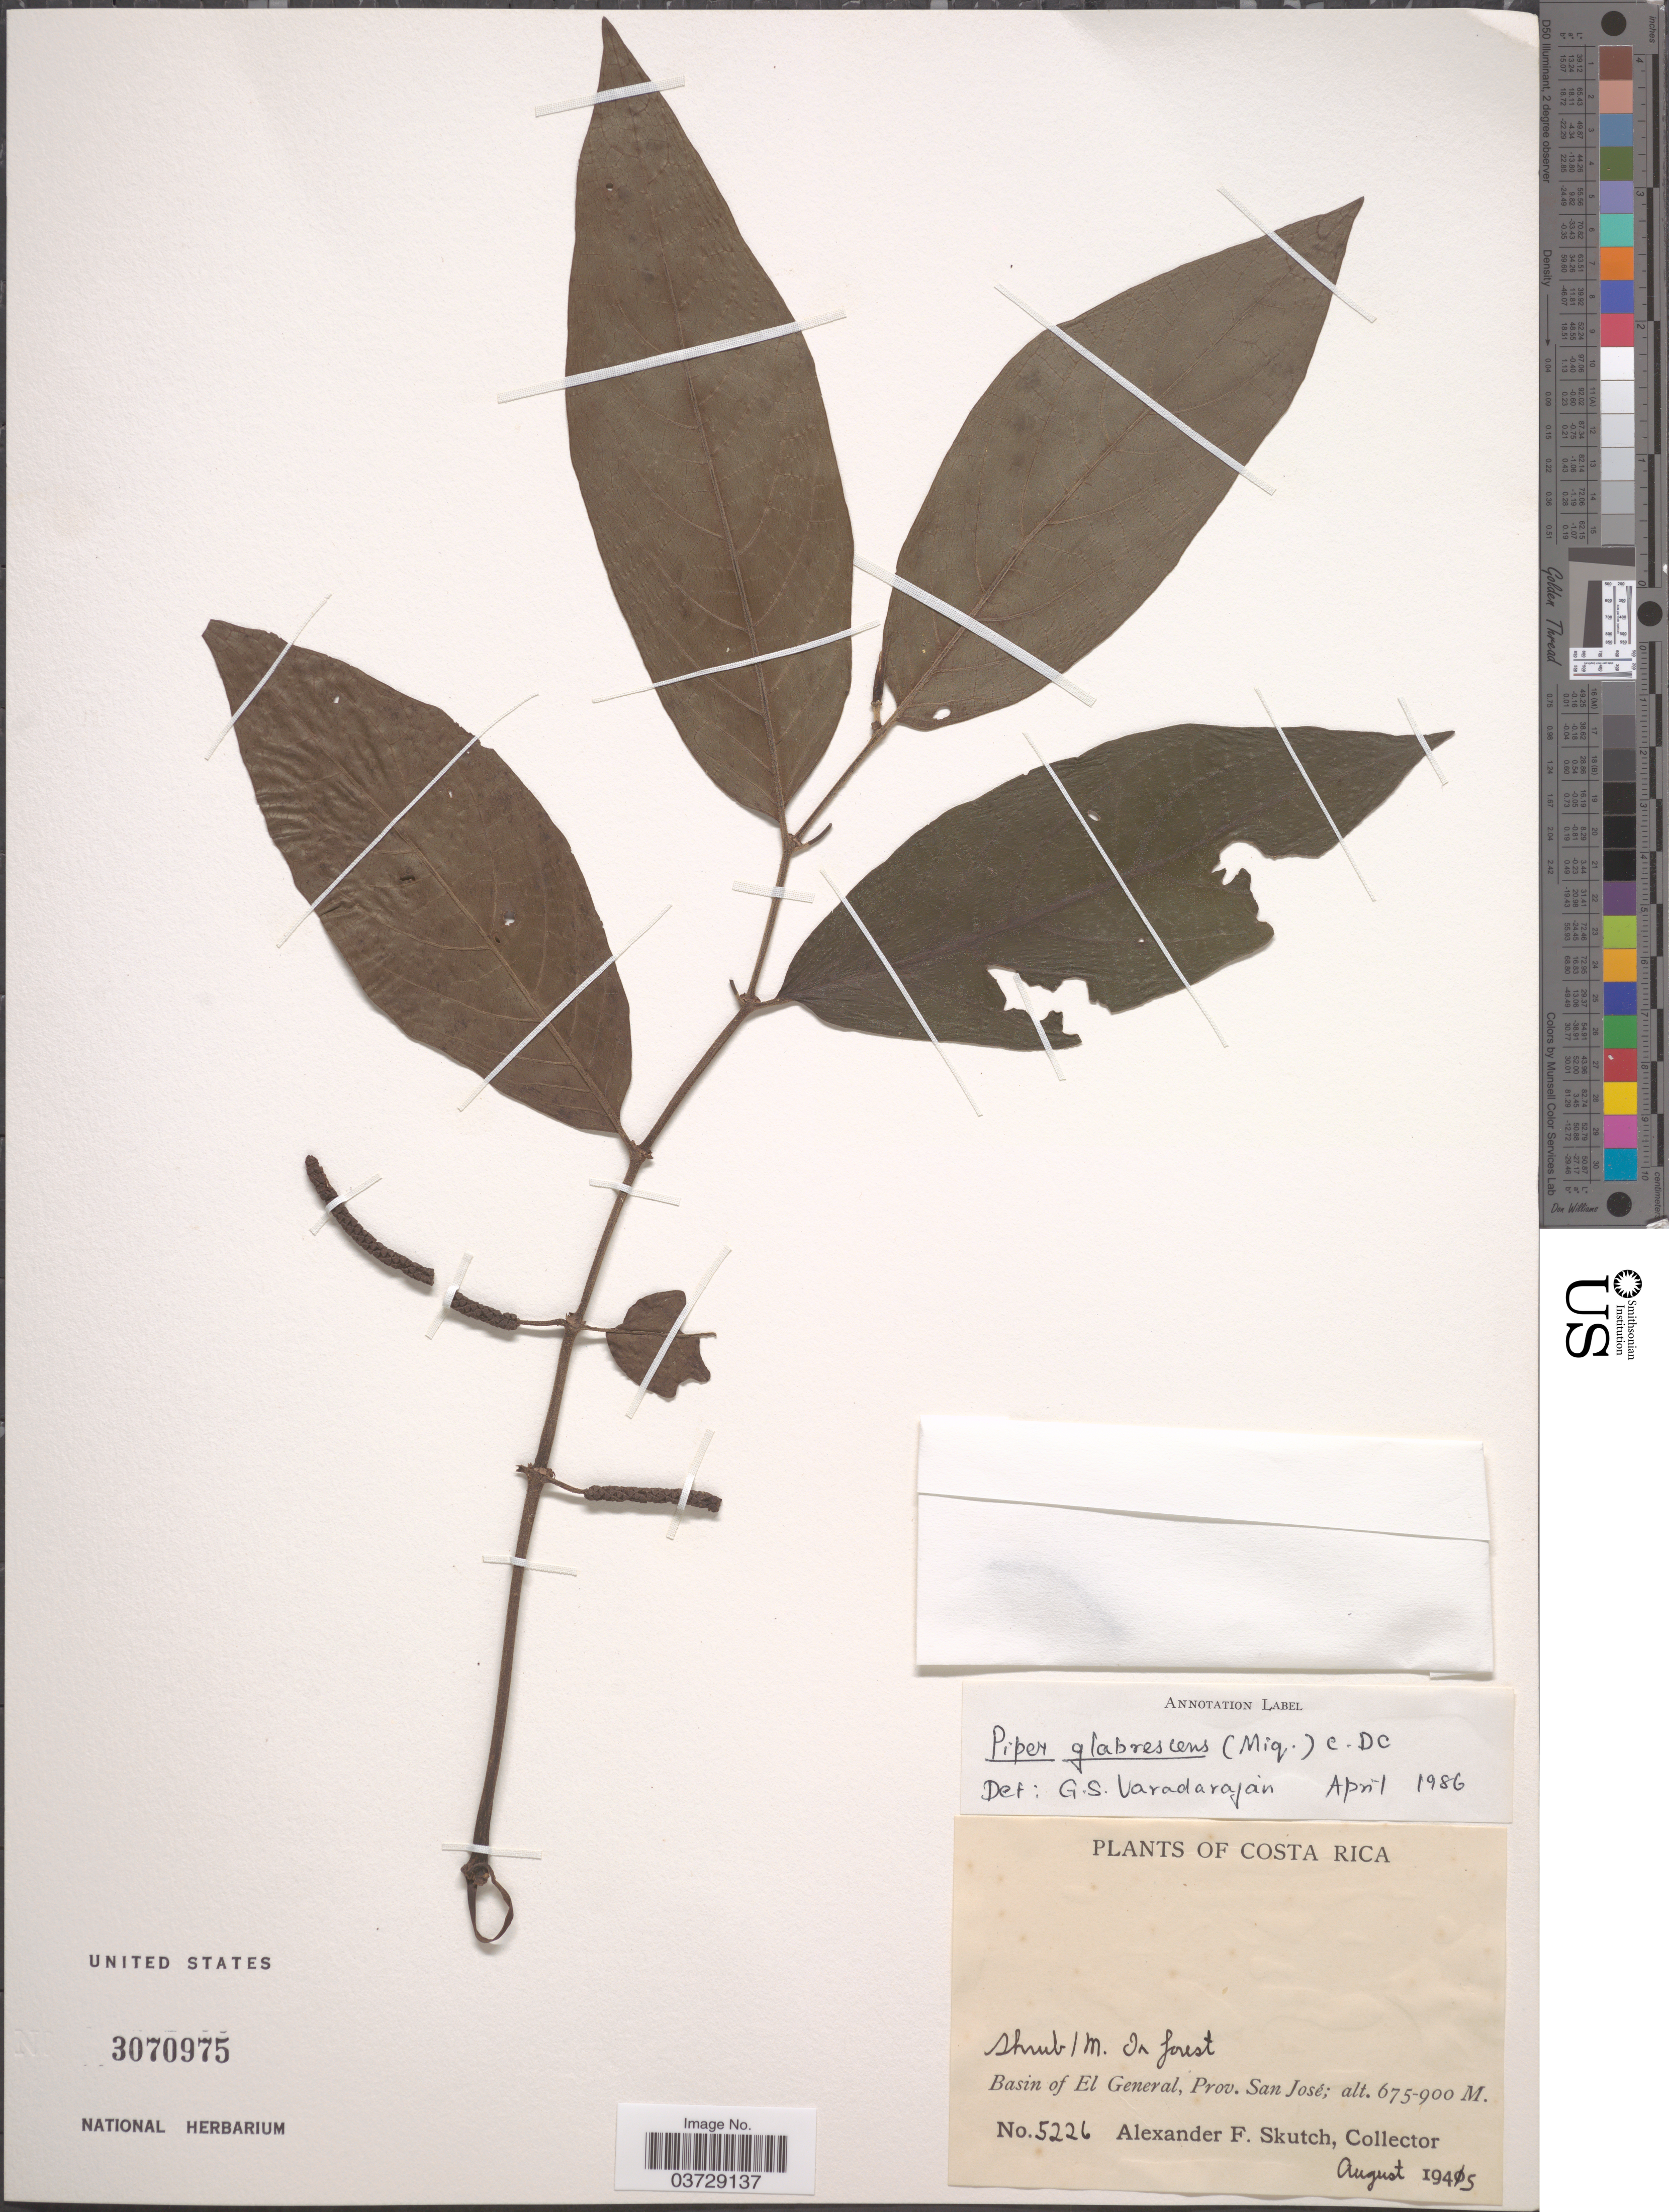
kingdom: Plantae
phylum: Tracheophyta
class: Magnoliopsida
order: Piperales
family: Piperaceae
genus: Piper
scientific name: Piper glabrescens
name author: (Miq.) C. DC.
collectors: A. F. Skutch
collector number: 5226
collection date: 1945-08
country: Costa Rica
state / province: San José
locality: Basin of El General.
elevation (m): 675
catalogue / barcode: US 3070975